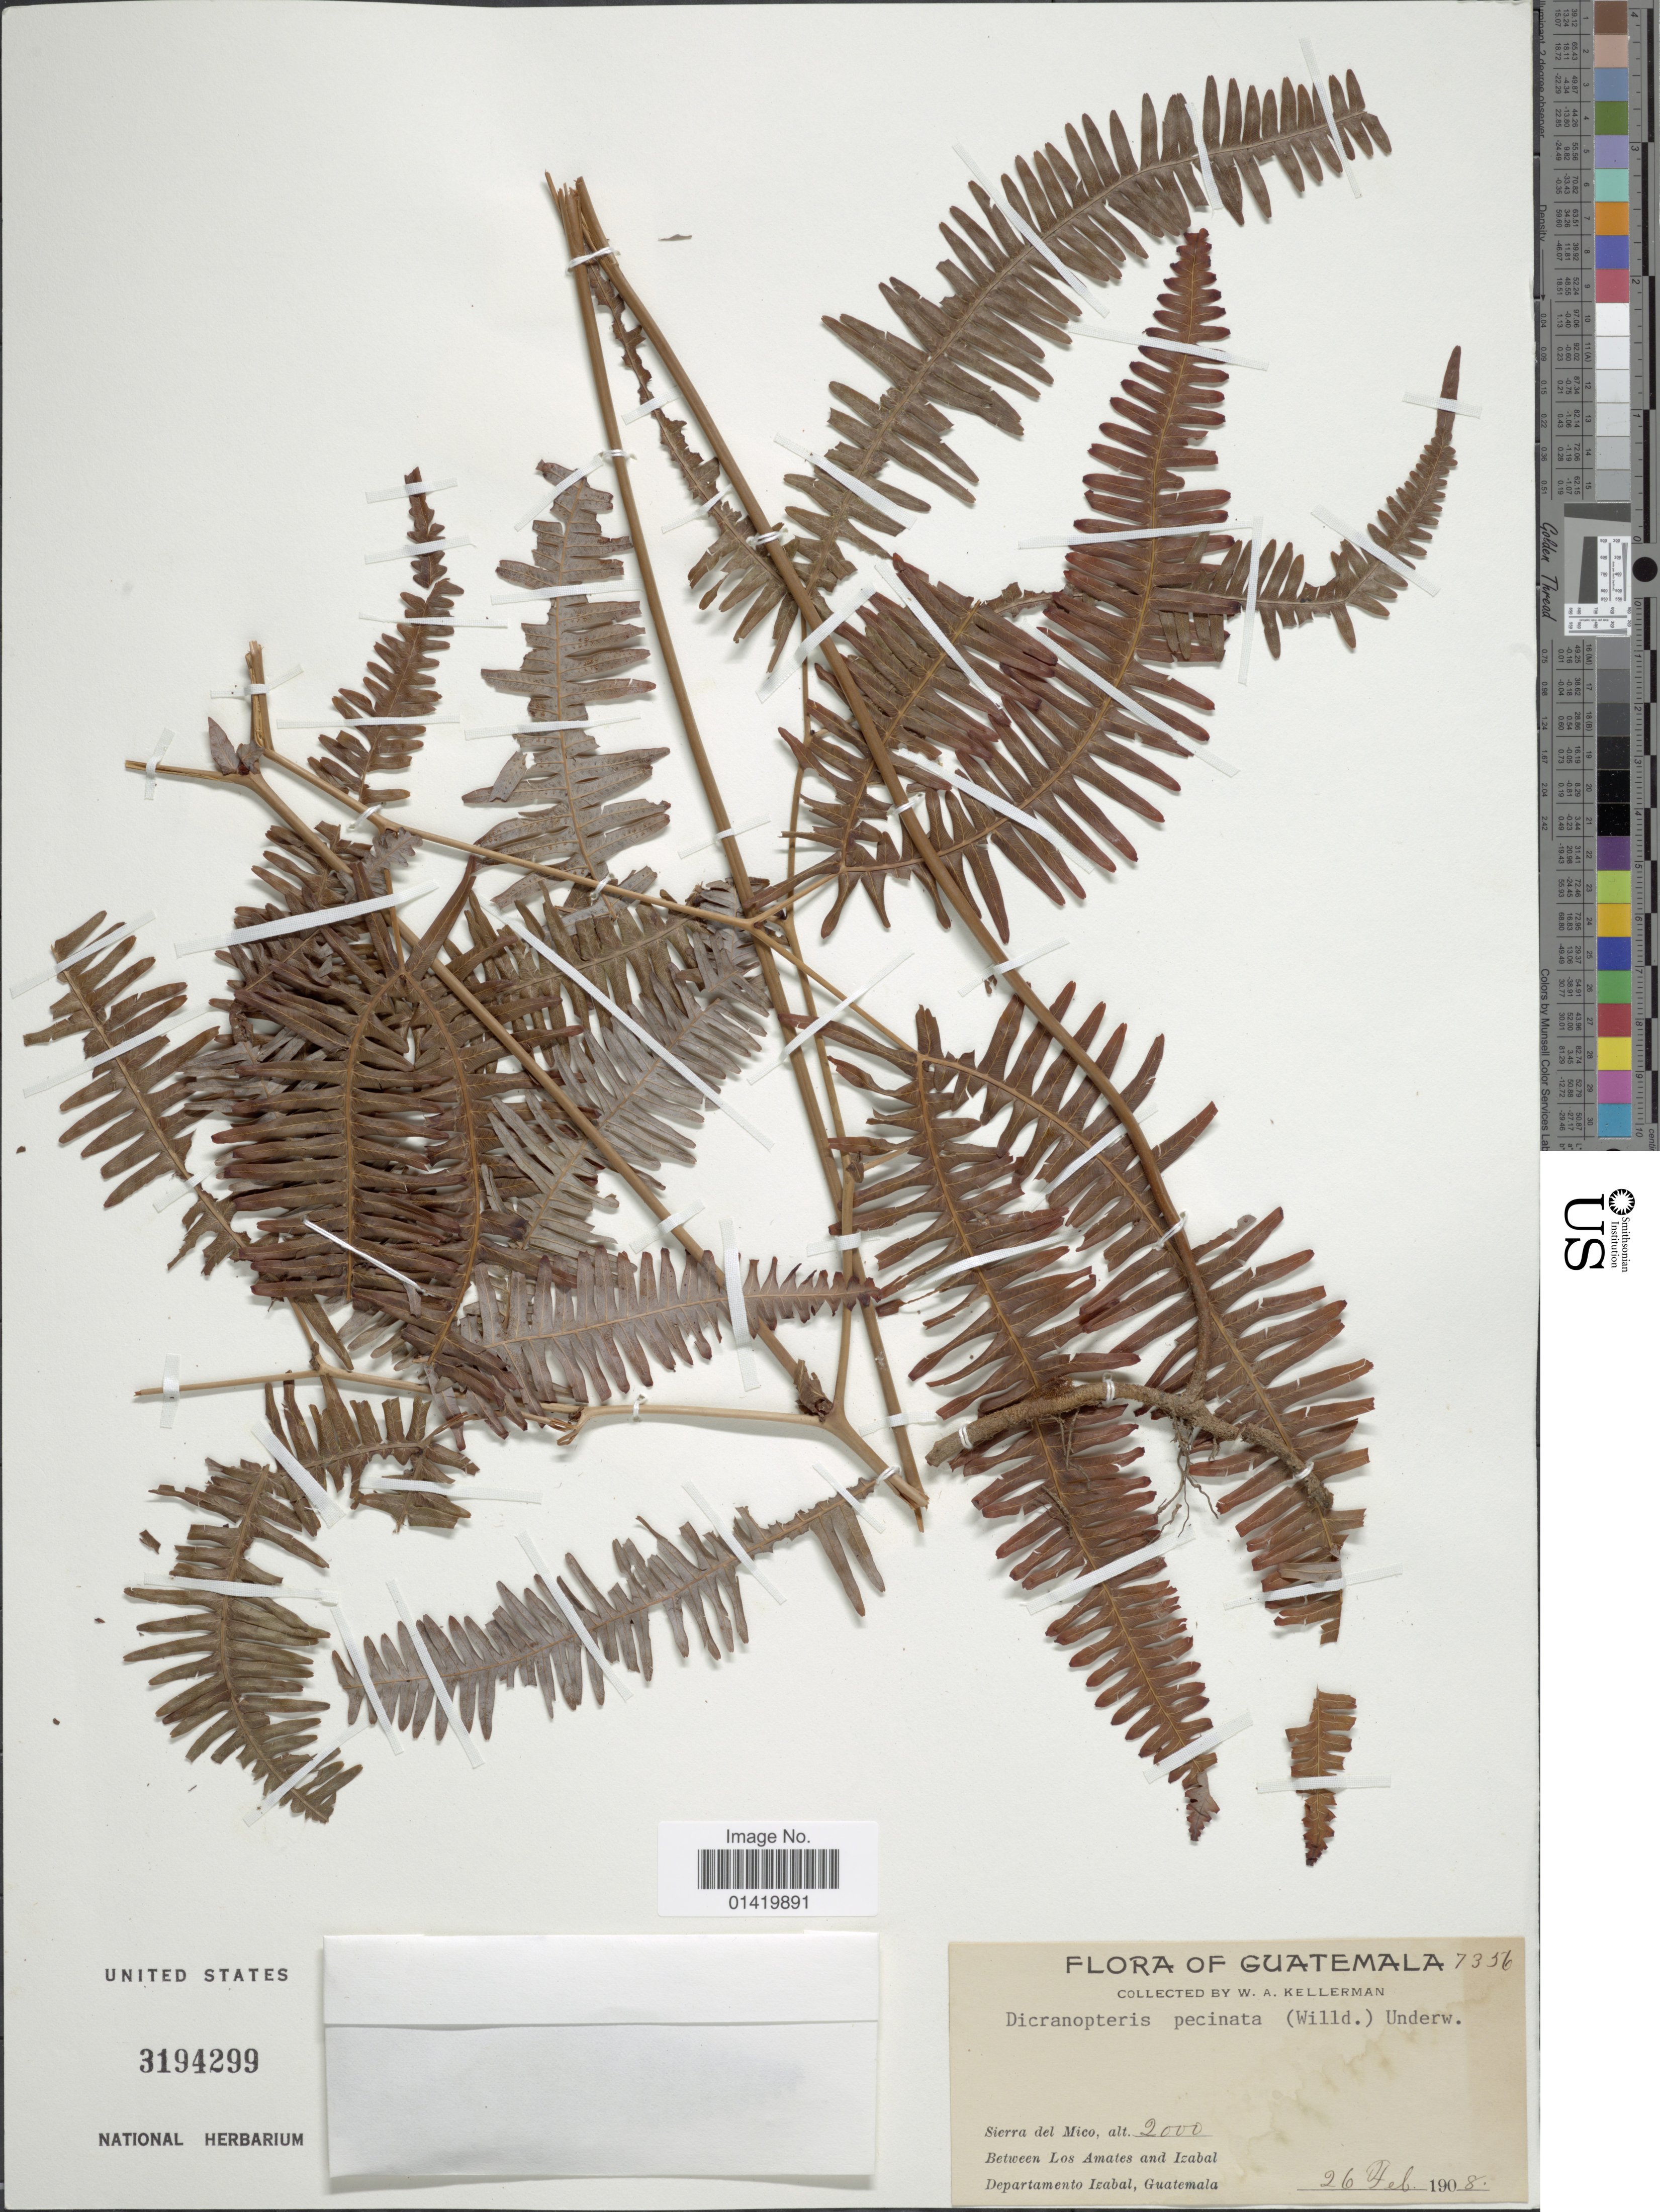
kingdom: Plantae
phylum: Tracheophyta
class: Polypodiopsida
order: Gleicheniales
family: Gleicheniaceae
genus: Gleichenella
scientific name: Gleichenella pectinata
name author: (Willd.) Ching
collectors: W. Kellerman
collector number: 7356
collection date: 1908-02-26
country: Guatemala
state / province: Izabal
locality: Sierra del Mico, Between Los Amates and Izabal, Departamento Izabal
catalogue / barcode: US 3194299